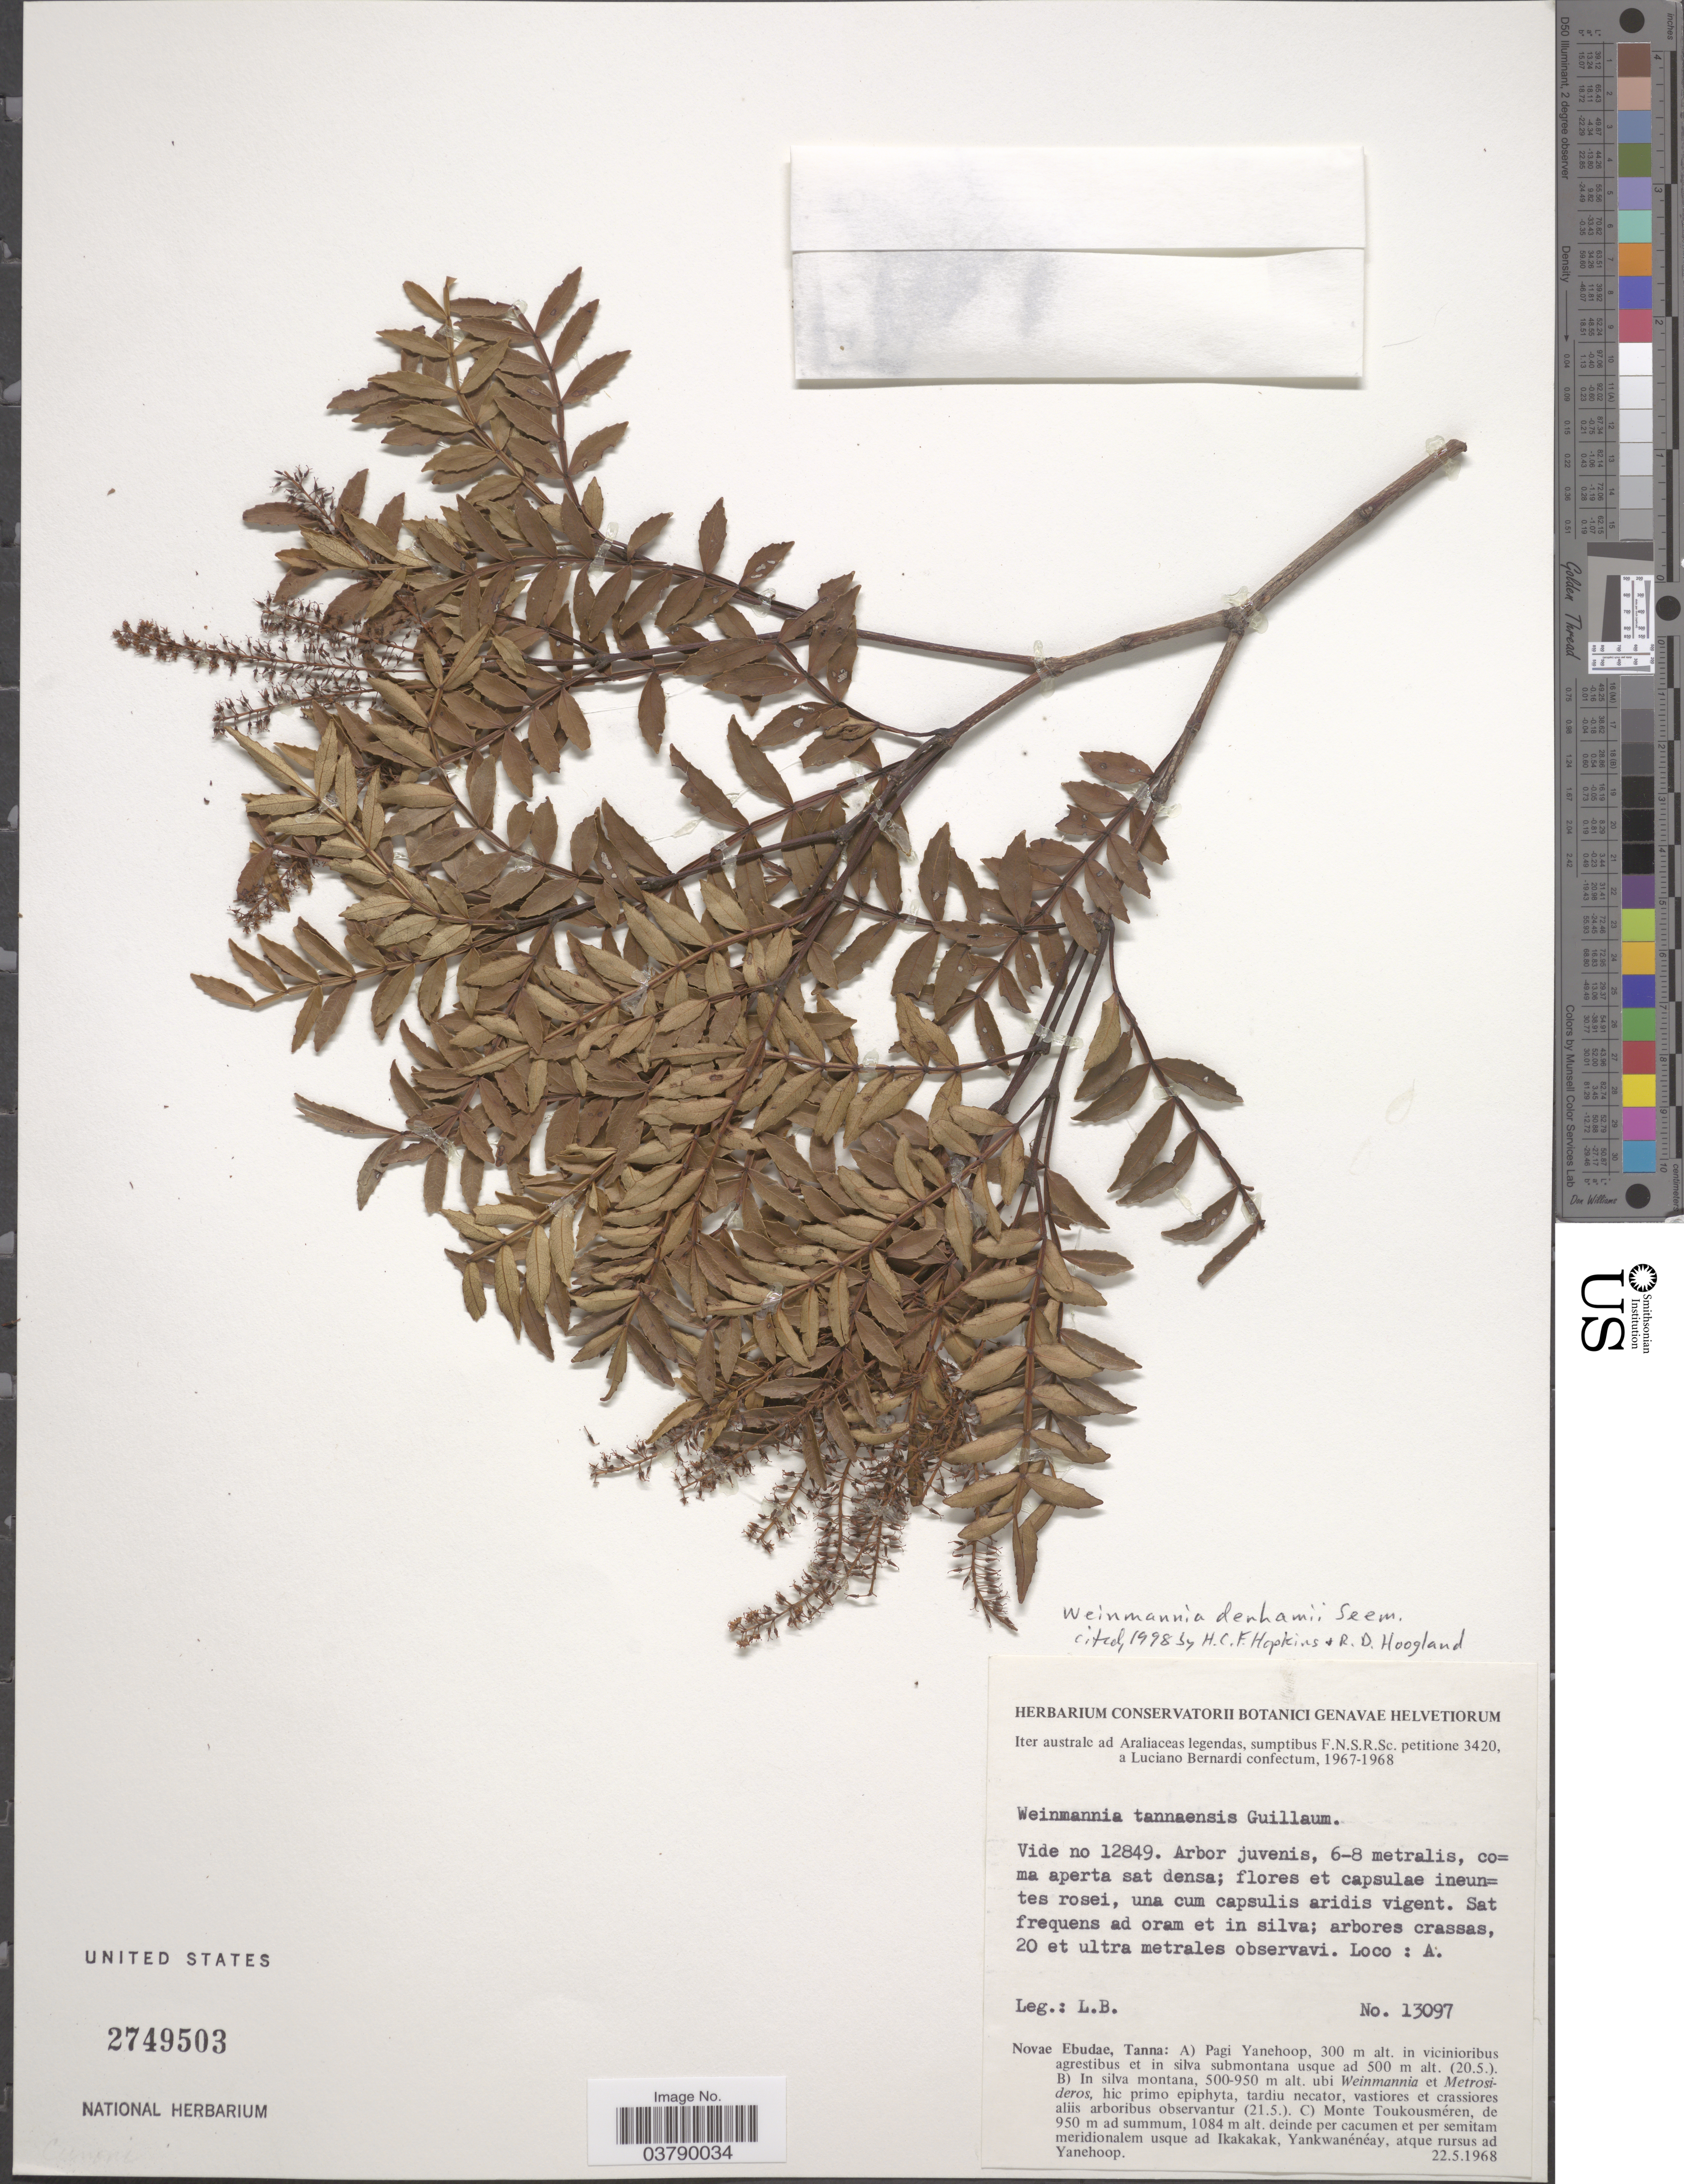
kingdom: Plantae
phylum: Tracheophyta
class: Magnoliopsida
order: Oxalidales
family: Cunoniaceae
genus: Pterophylla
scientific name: Pterophylla denhamii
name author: (Seem.) Pillon & H.C. Hopkins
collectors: L. Bernardi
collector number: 13097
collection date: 1968-05-22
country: Vanuatu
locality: Novae Ebudae, Tanna. Pagi Yanehoop.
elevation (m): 300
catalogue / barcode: US 2749503